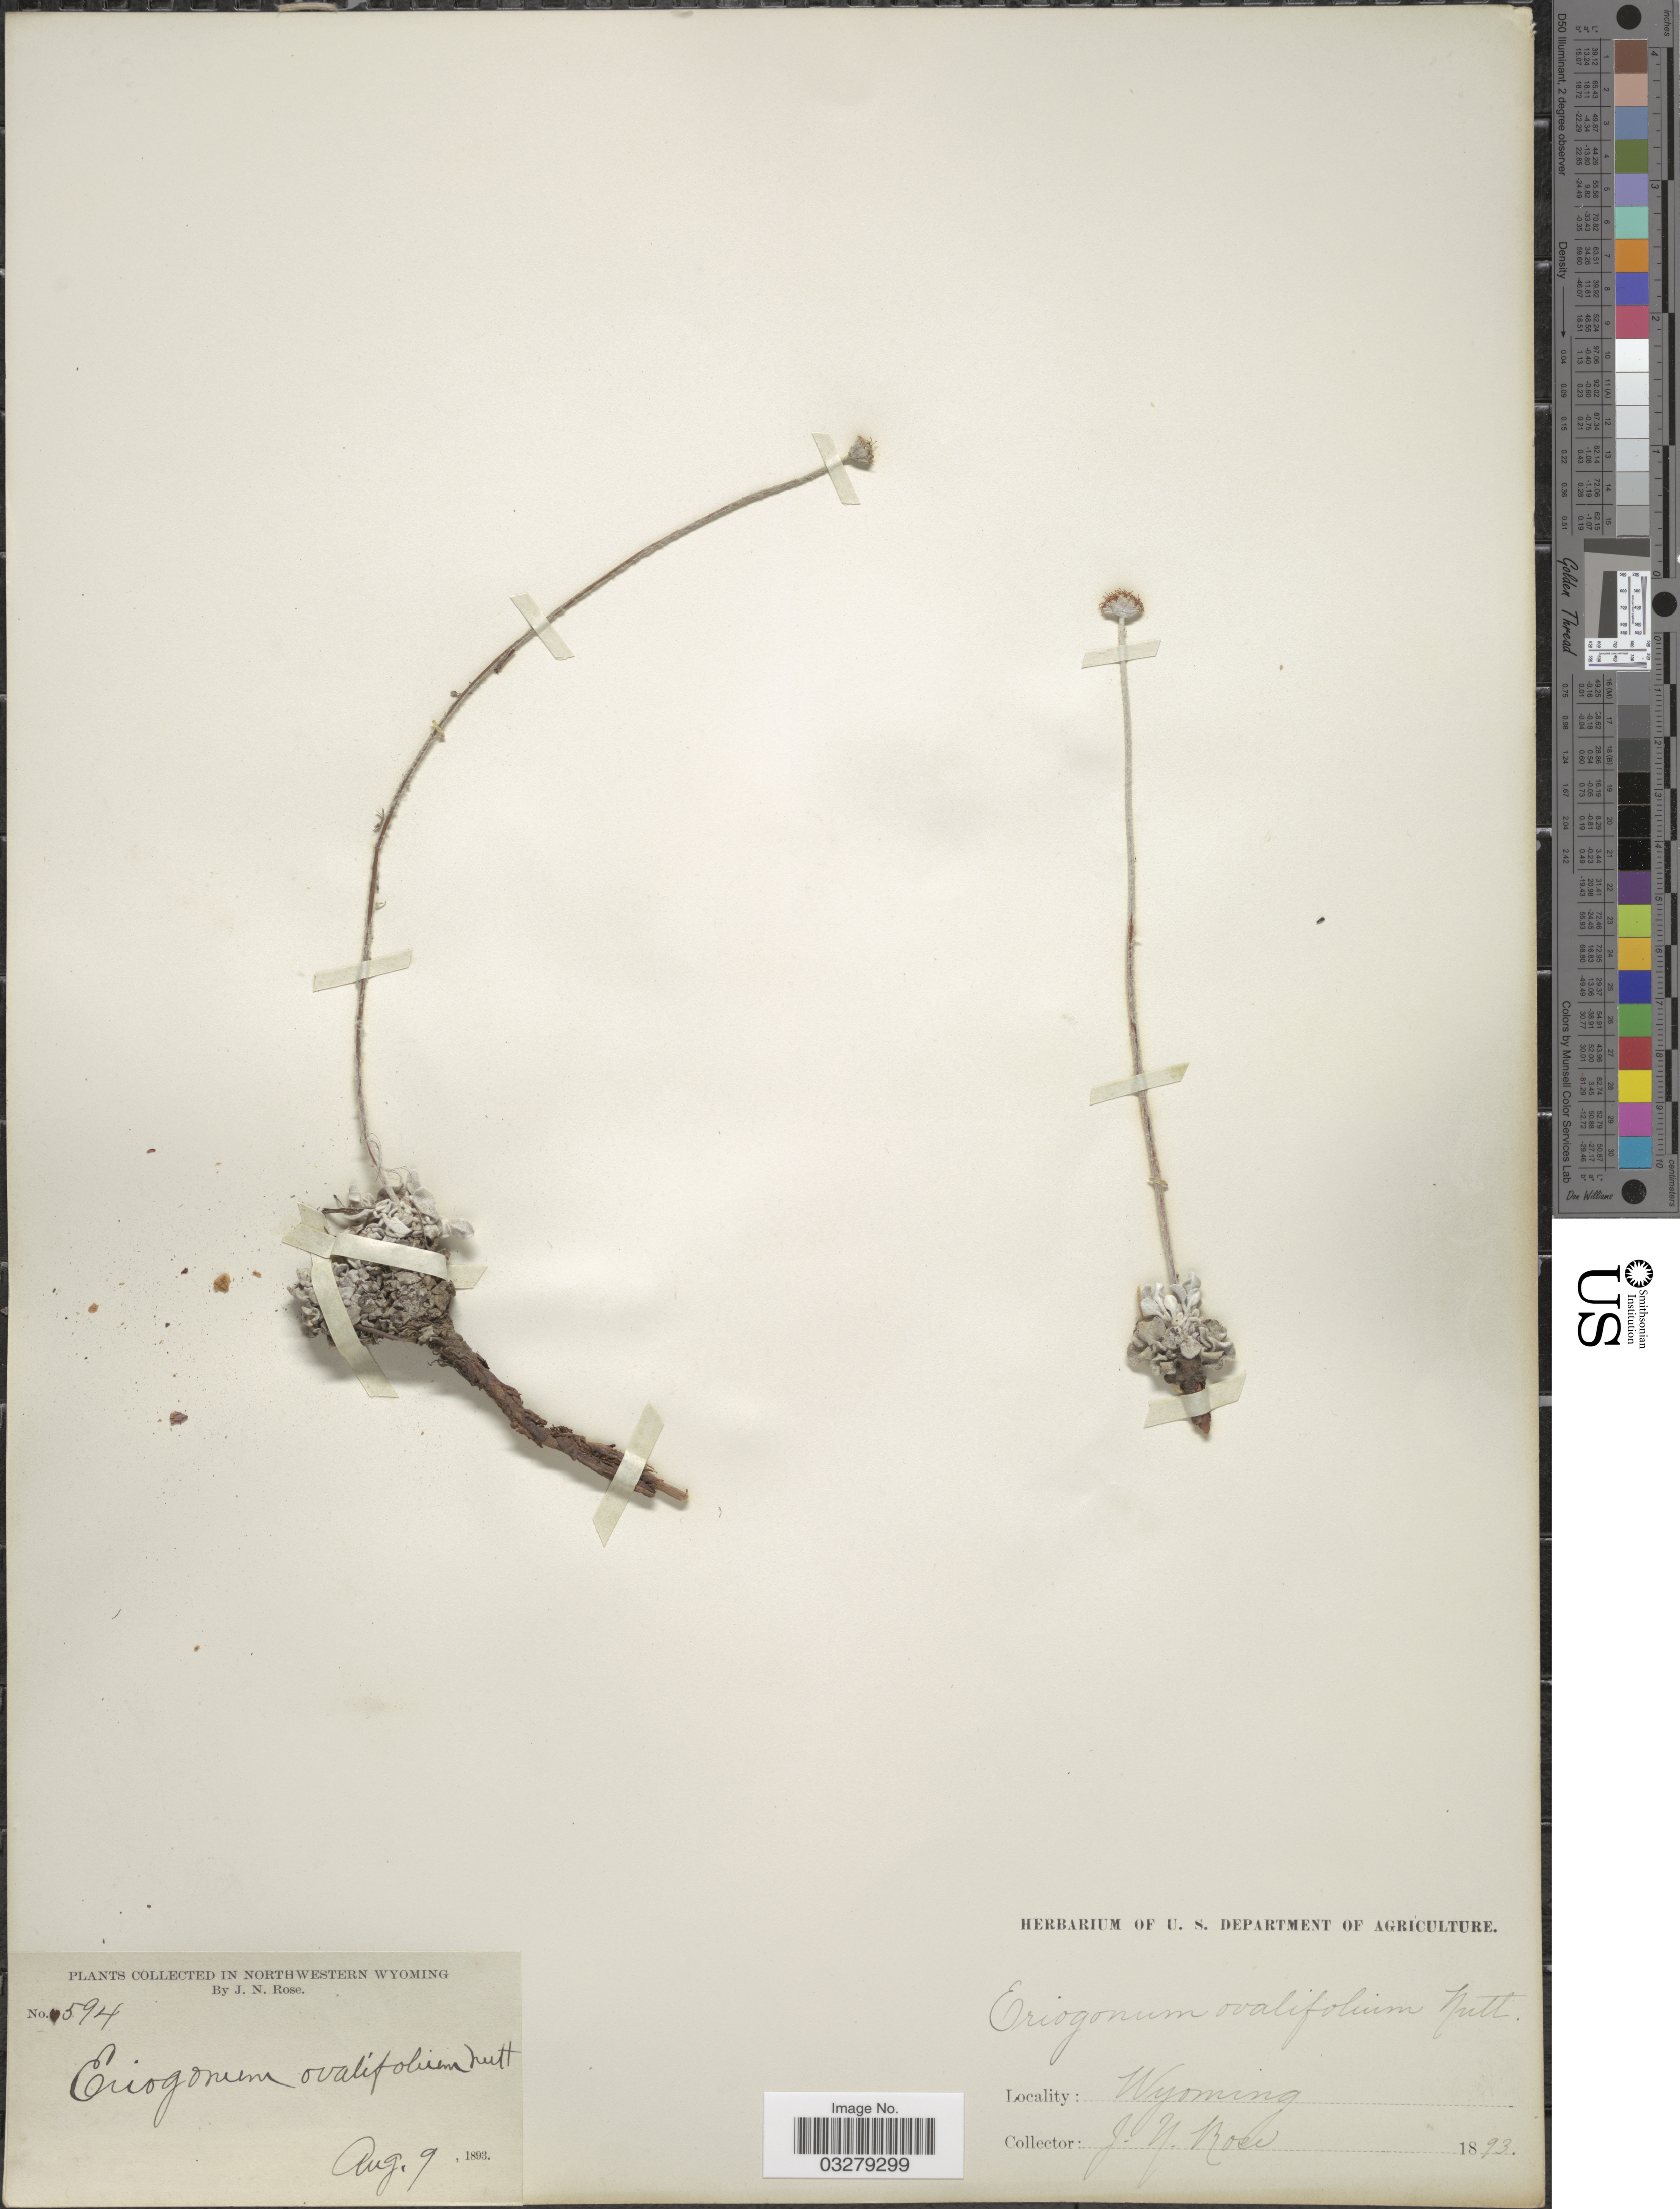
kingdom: Plantae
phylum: Tracheophyta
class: Magnoliopsida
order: Caryophyllales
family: Polygonaceae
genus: Eriogonum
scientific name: Eriogonum ovalifolium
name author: Nutt.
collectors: J. N. Rose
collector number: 594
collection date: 1893-08-09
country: United States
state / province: Wyoming